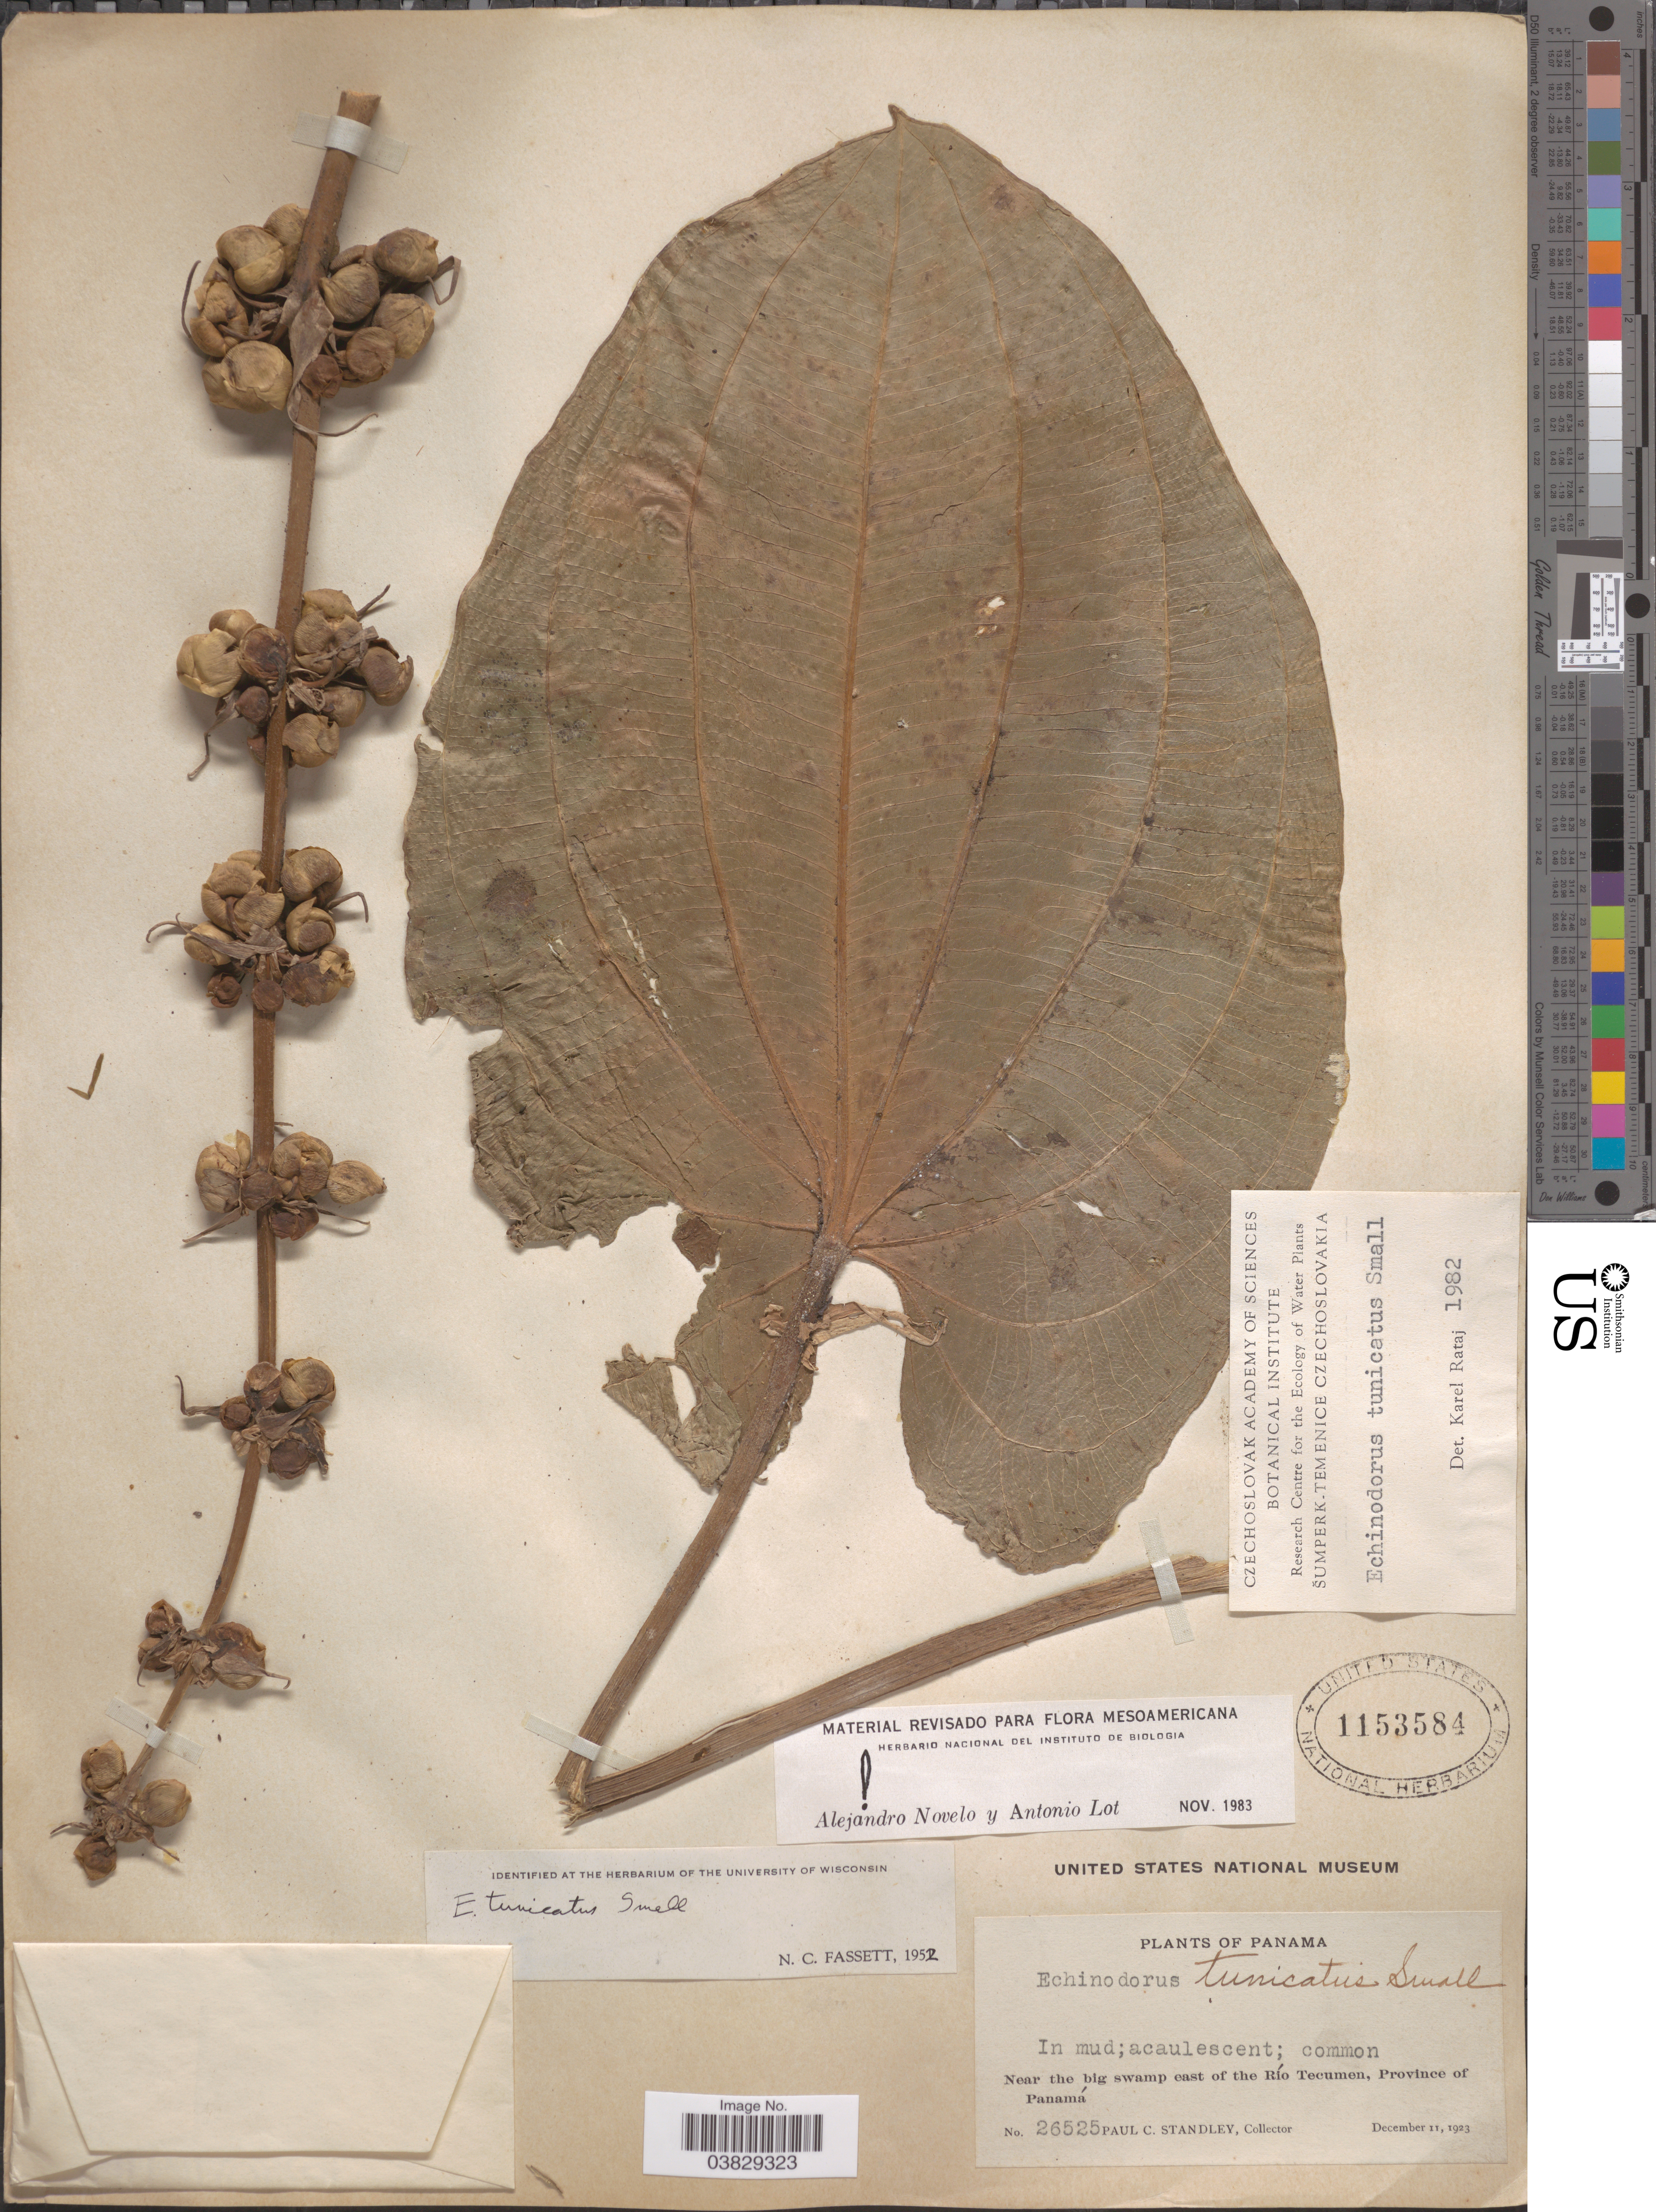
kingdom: Plantae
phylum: Tracheophyta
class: Liliopsida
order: Alismatales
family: Alismataceae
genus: Echinodorus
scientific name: Echinodorus tunicatus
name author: Small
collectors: P. C. Standley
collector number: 26525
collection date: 1923-12-11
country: Panama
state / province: Panamá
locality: Near the big swamp east of the Río Tecumen.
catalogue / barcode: US 1153584